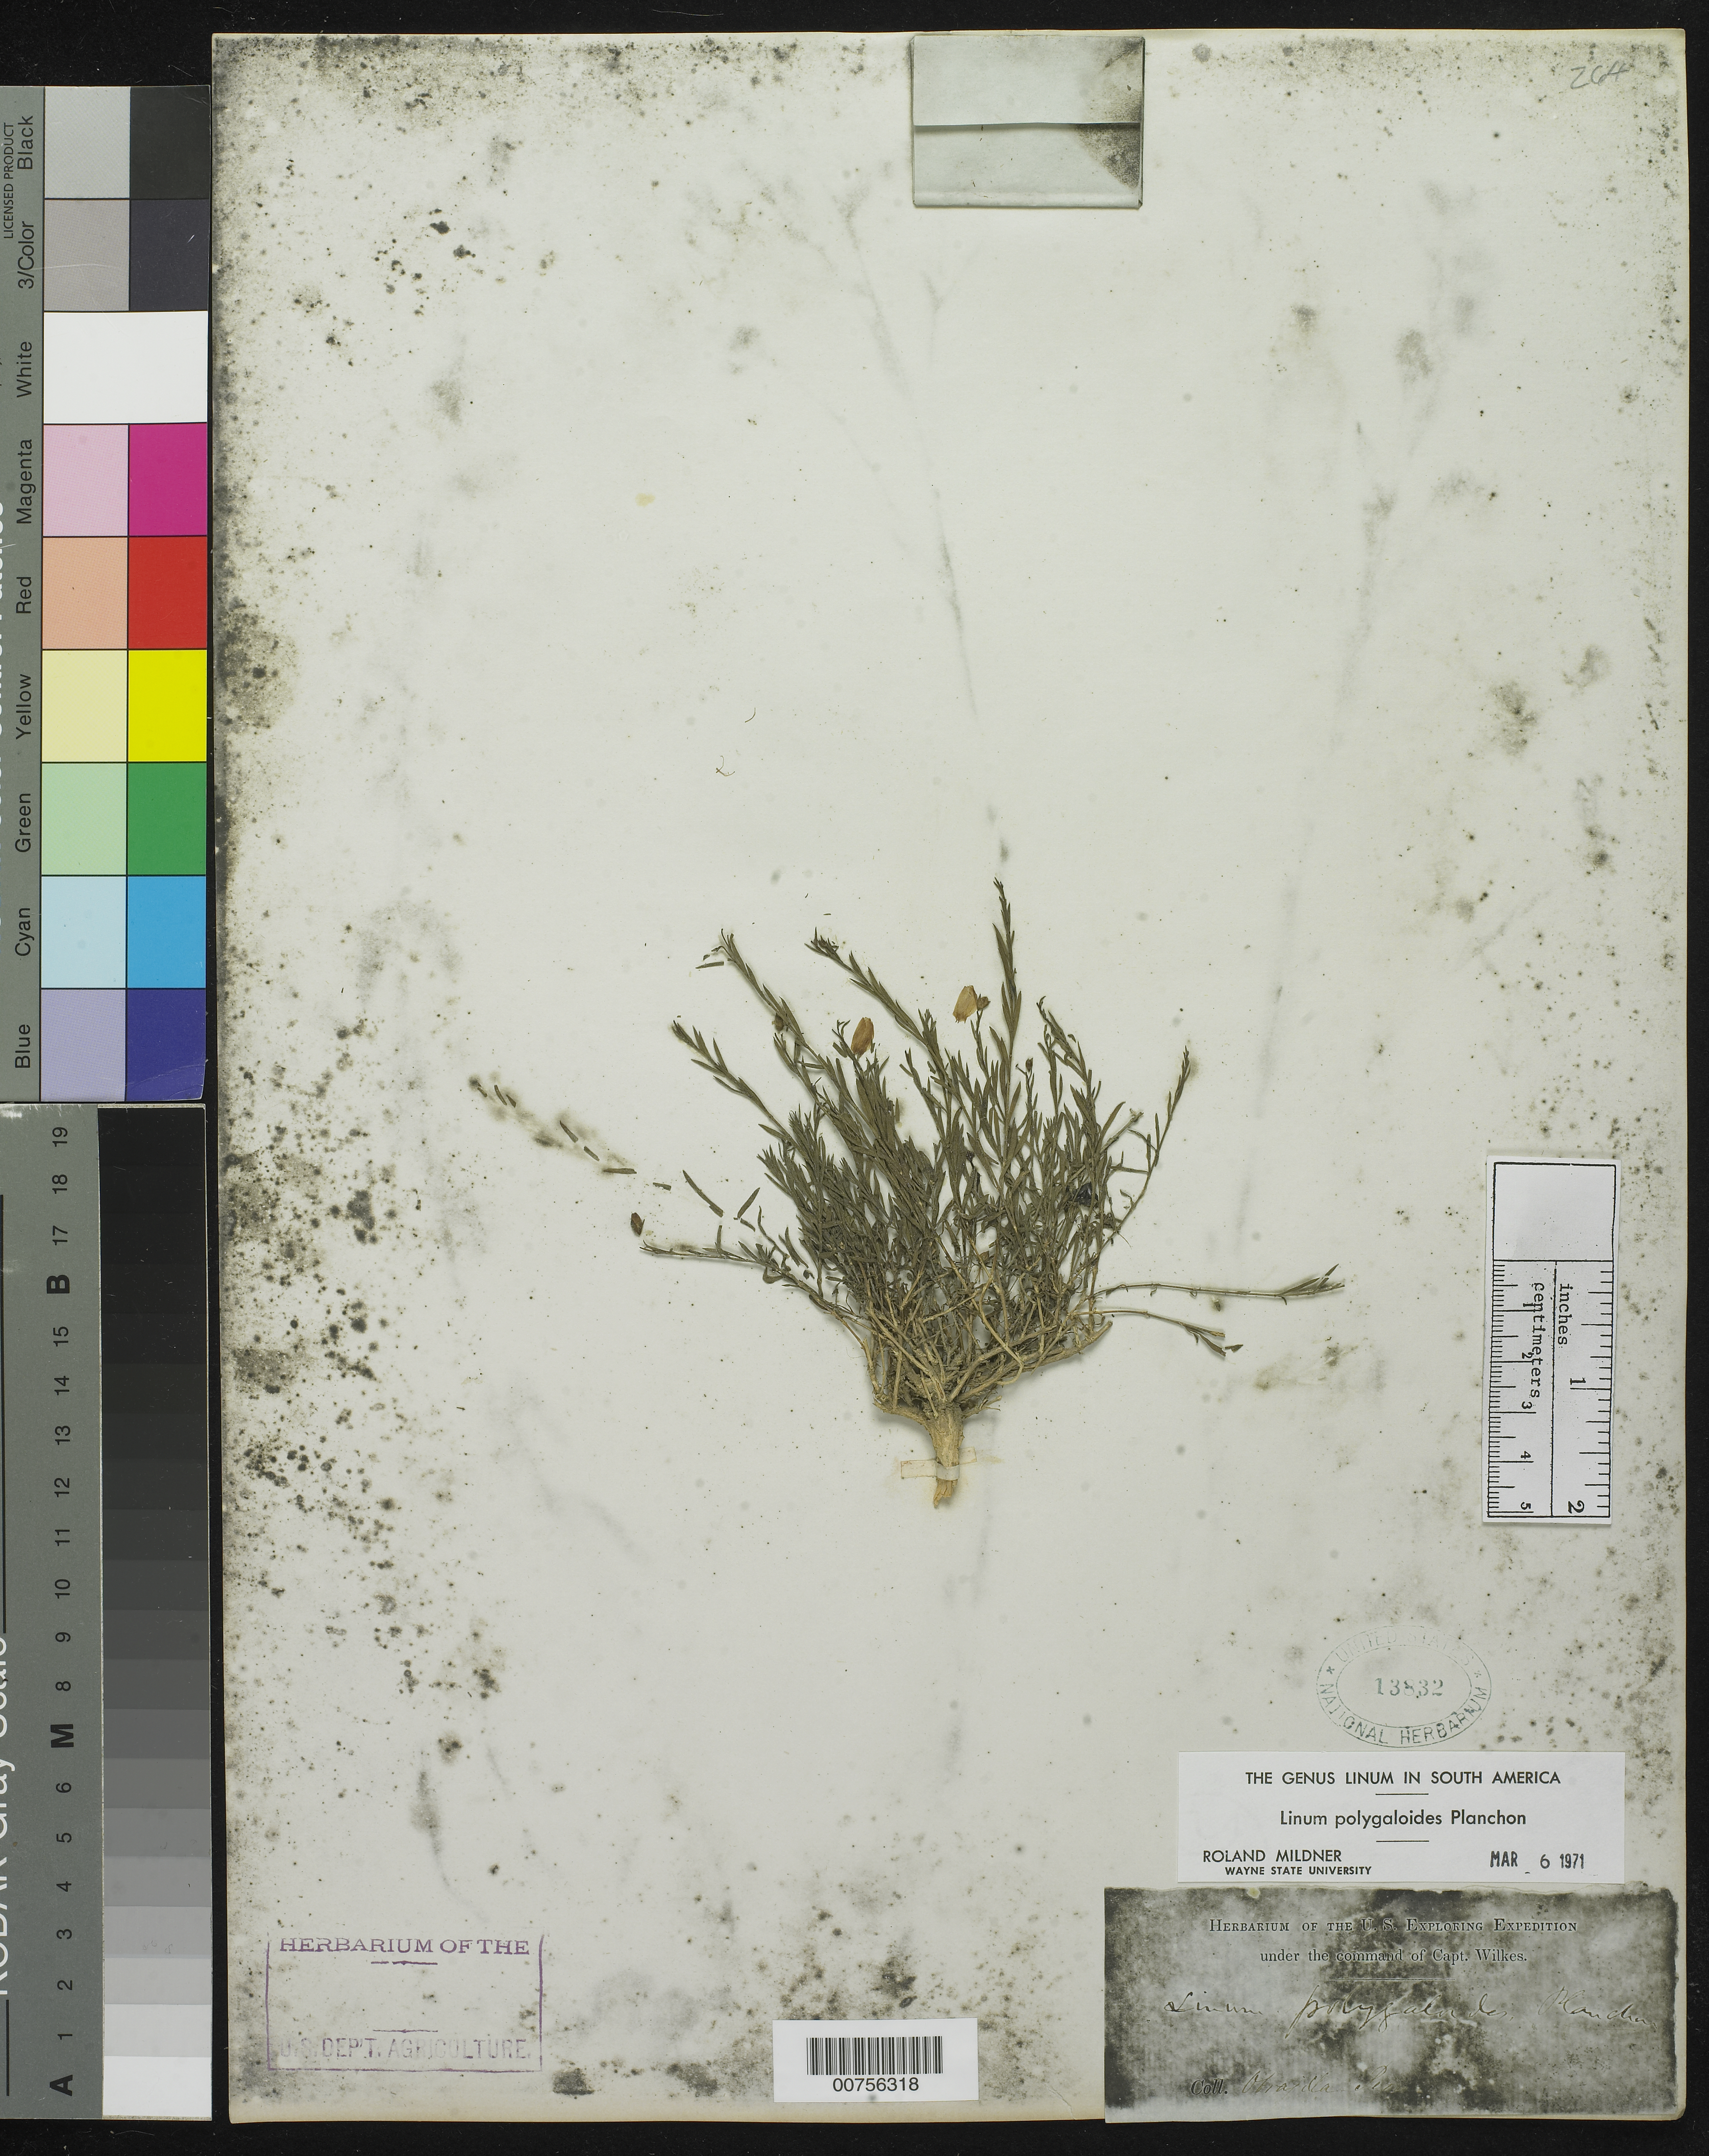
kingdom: Plantae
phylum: Tracheophyta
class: Magnoliopsida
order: Malpighiales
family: Linaceae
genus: Linum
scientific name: Linum polygaloides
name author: Planch.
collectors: Wilkes Explor. Exped.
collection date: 1838/1842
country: Peru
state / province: Lima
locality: Obrajillo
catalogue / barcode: US 13832